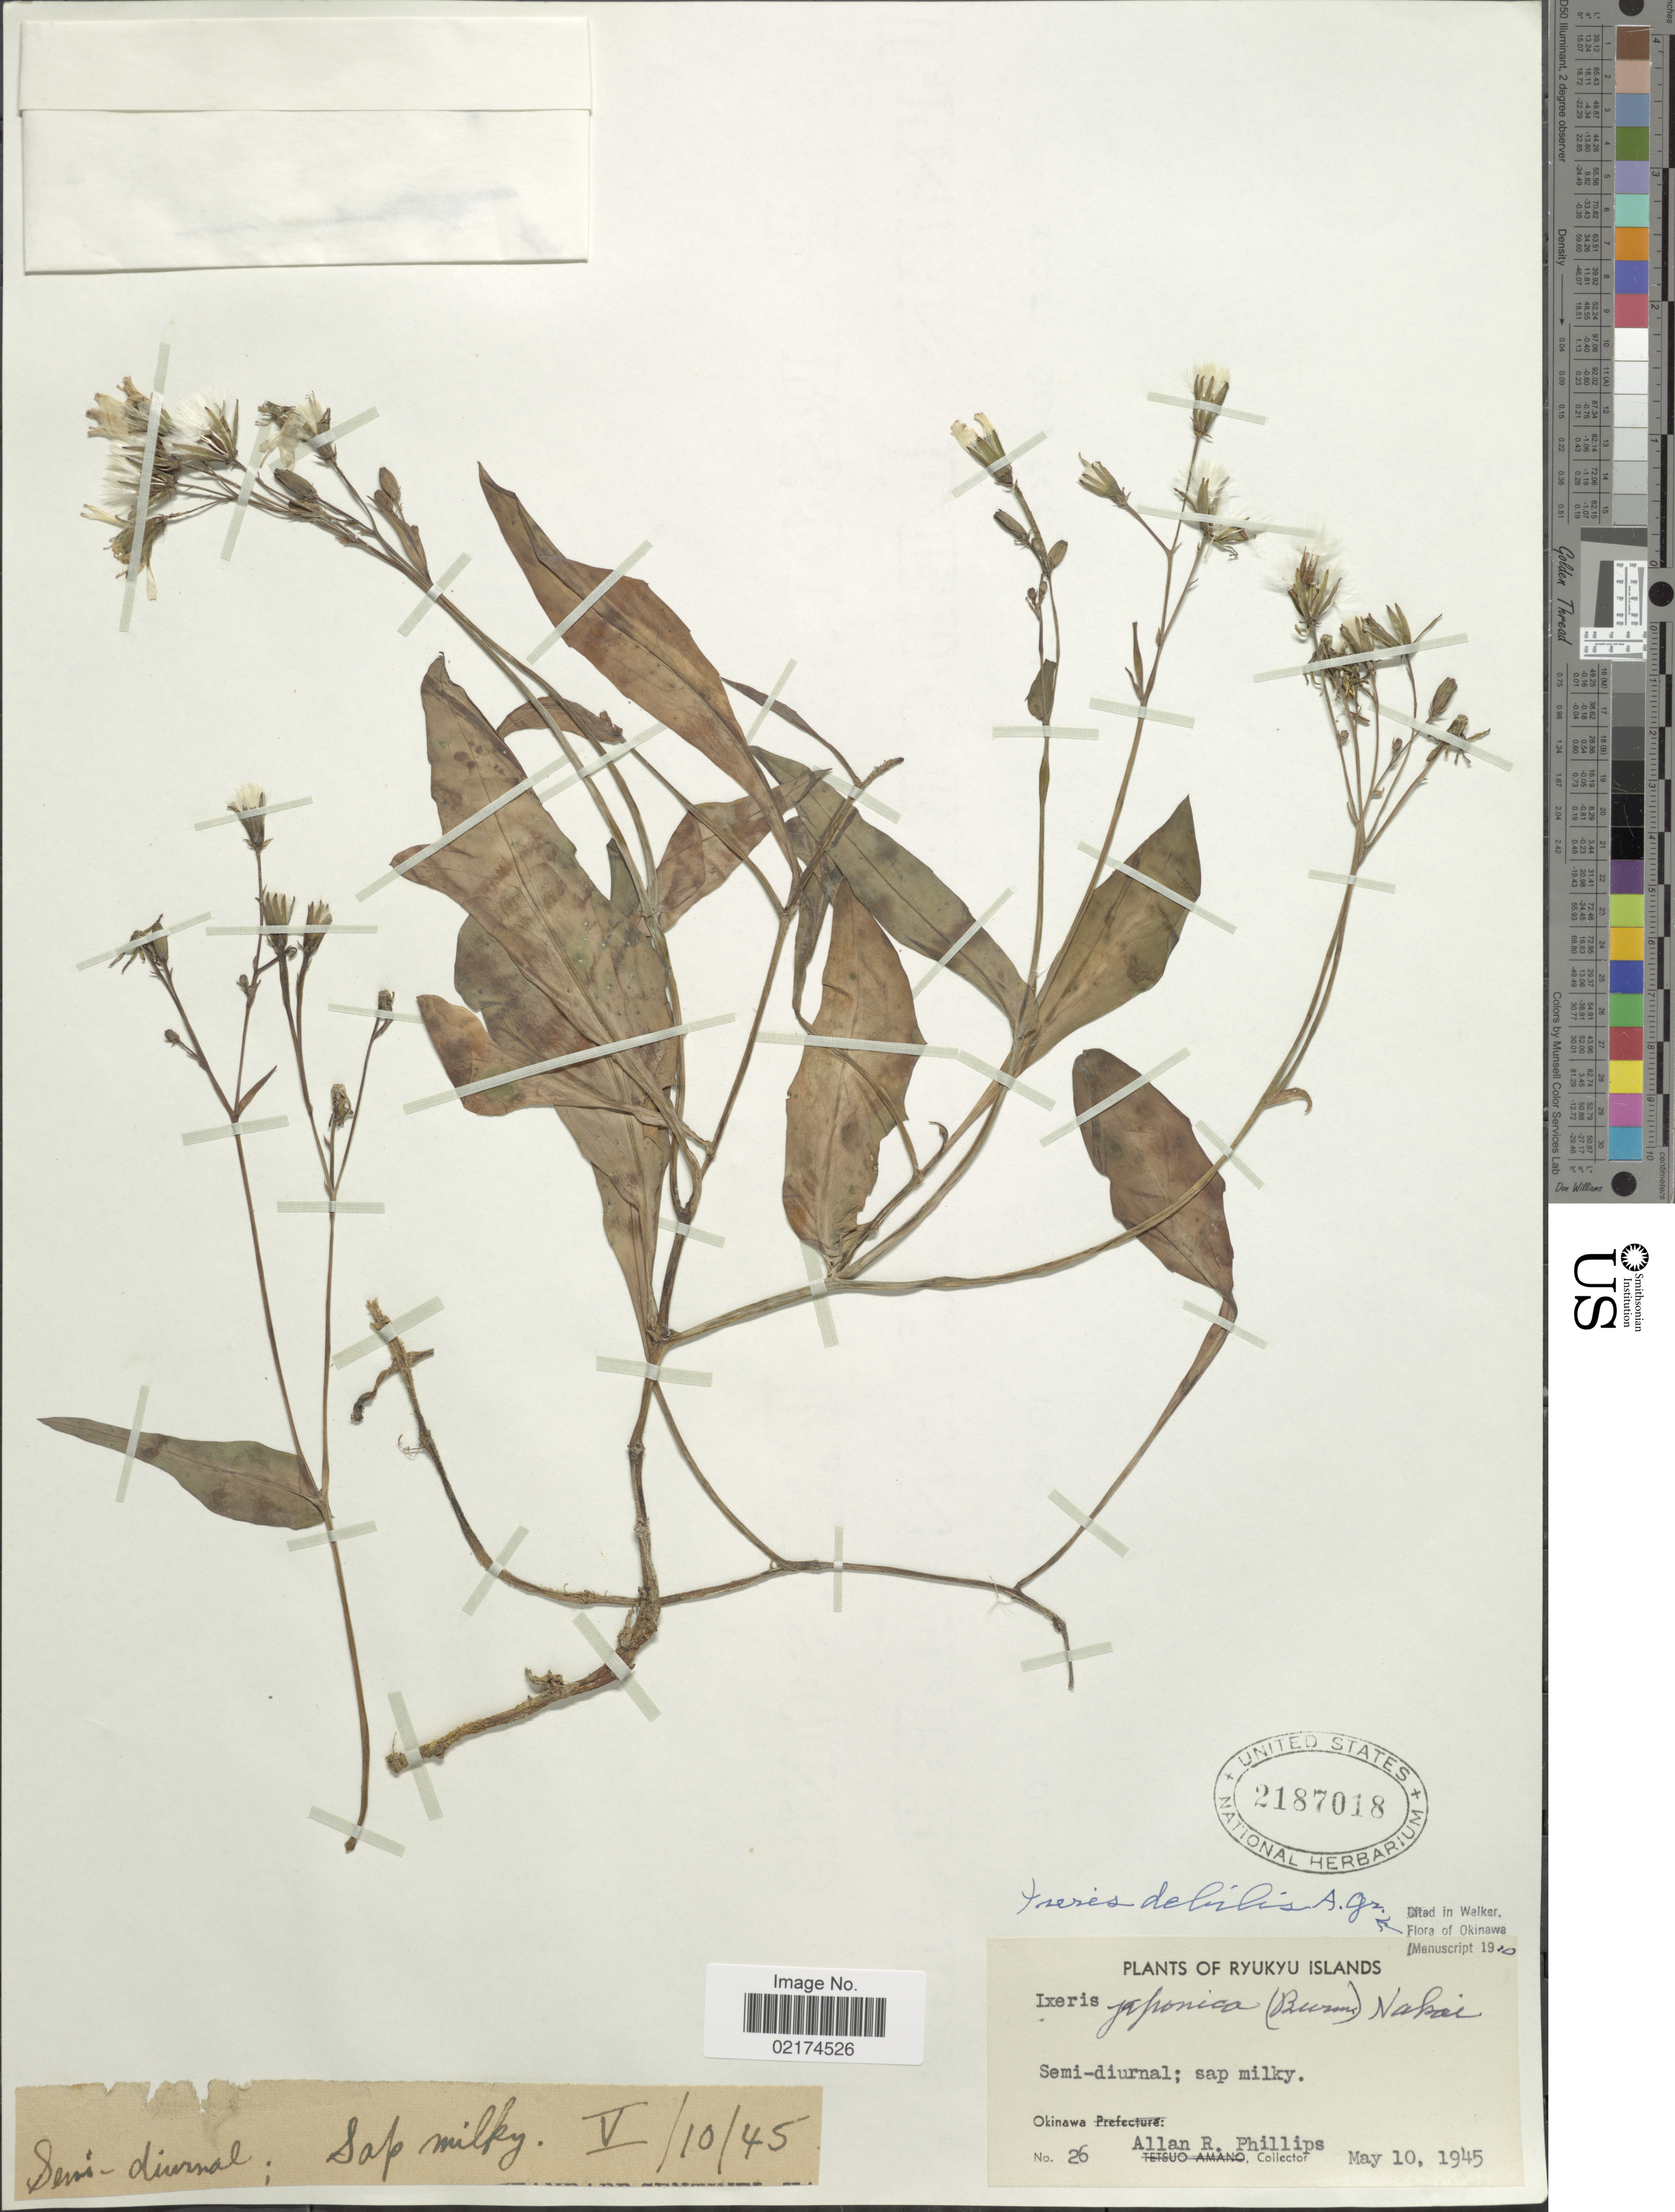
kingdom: Plantae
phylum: Tracheophyta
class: Magnoliopsida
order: Asterales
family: Asteraceae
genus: Ixeris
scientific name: Ixeris debilis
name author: (Thunb.) A. Gray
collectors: A. R. Phillips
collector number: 26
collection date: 1945-05-10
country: Japan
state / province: Okinawa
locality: Ryukyu Islands,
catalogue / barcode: US 2187018